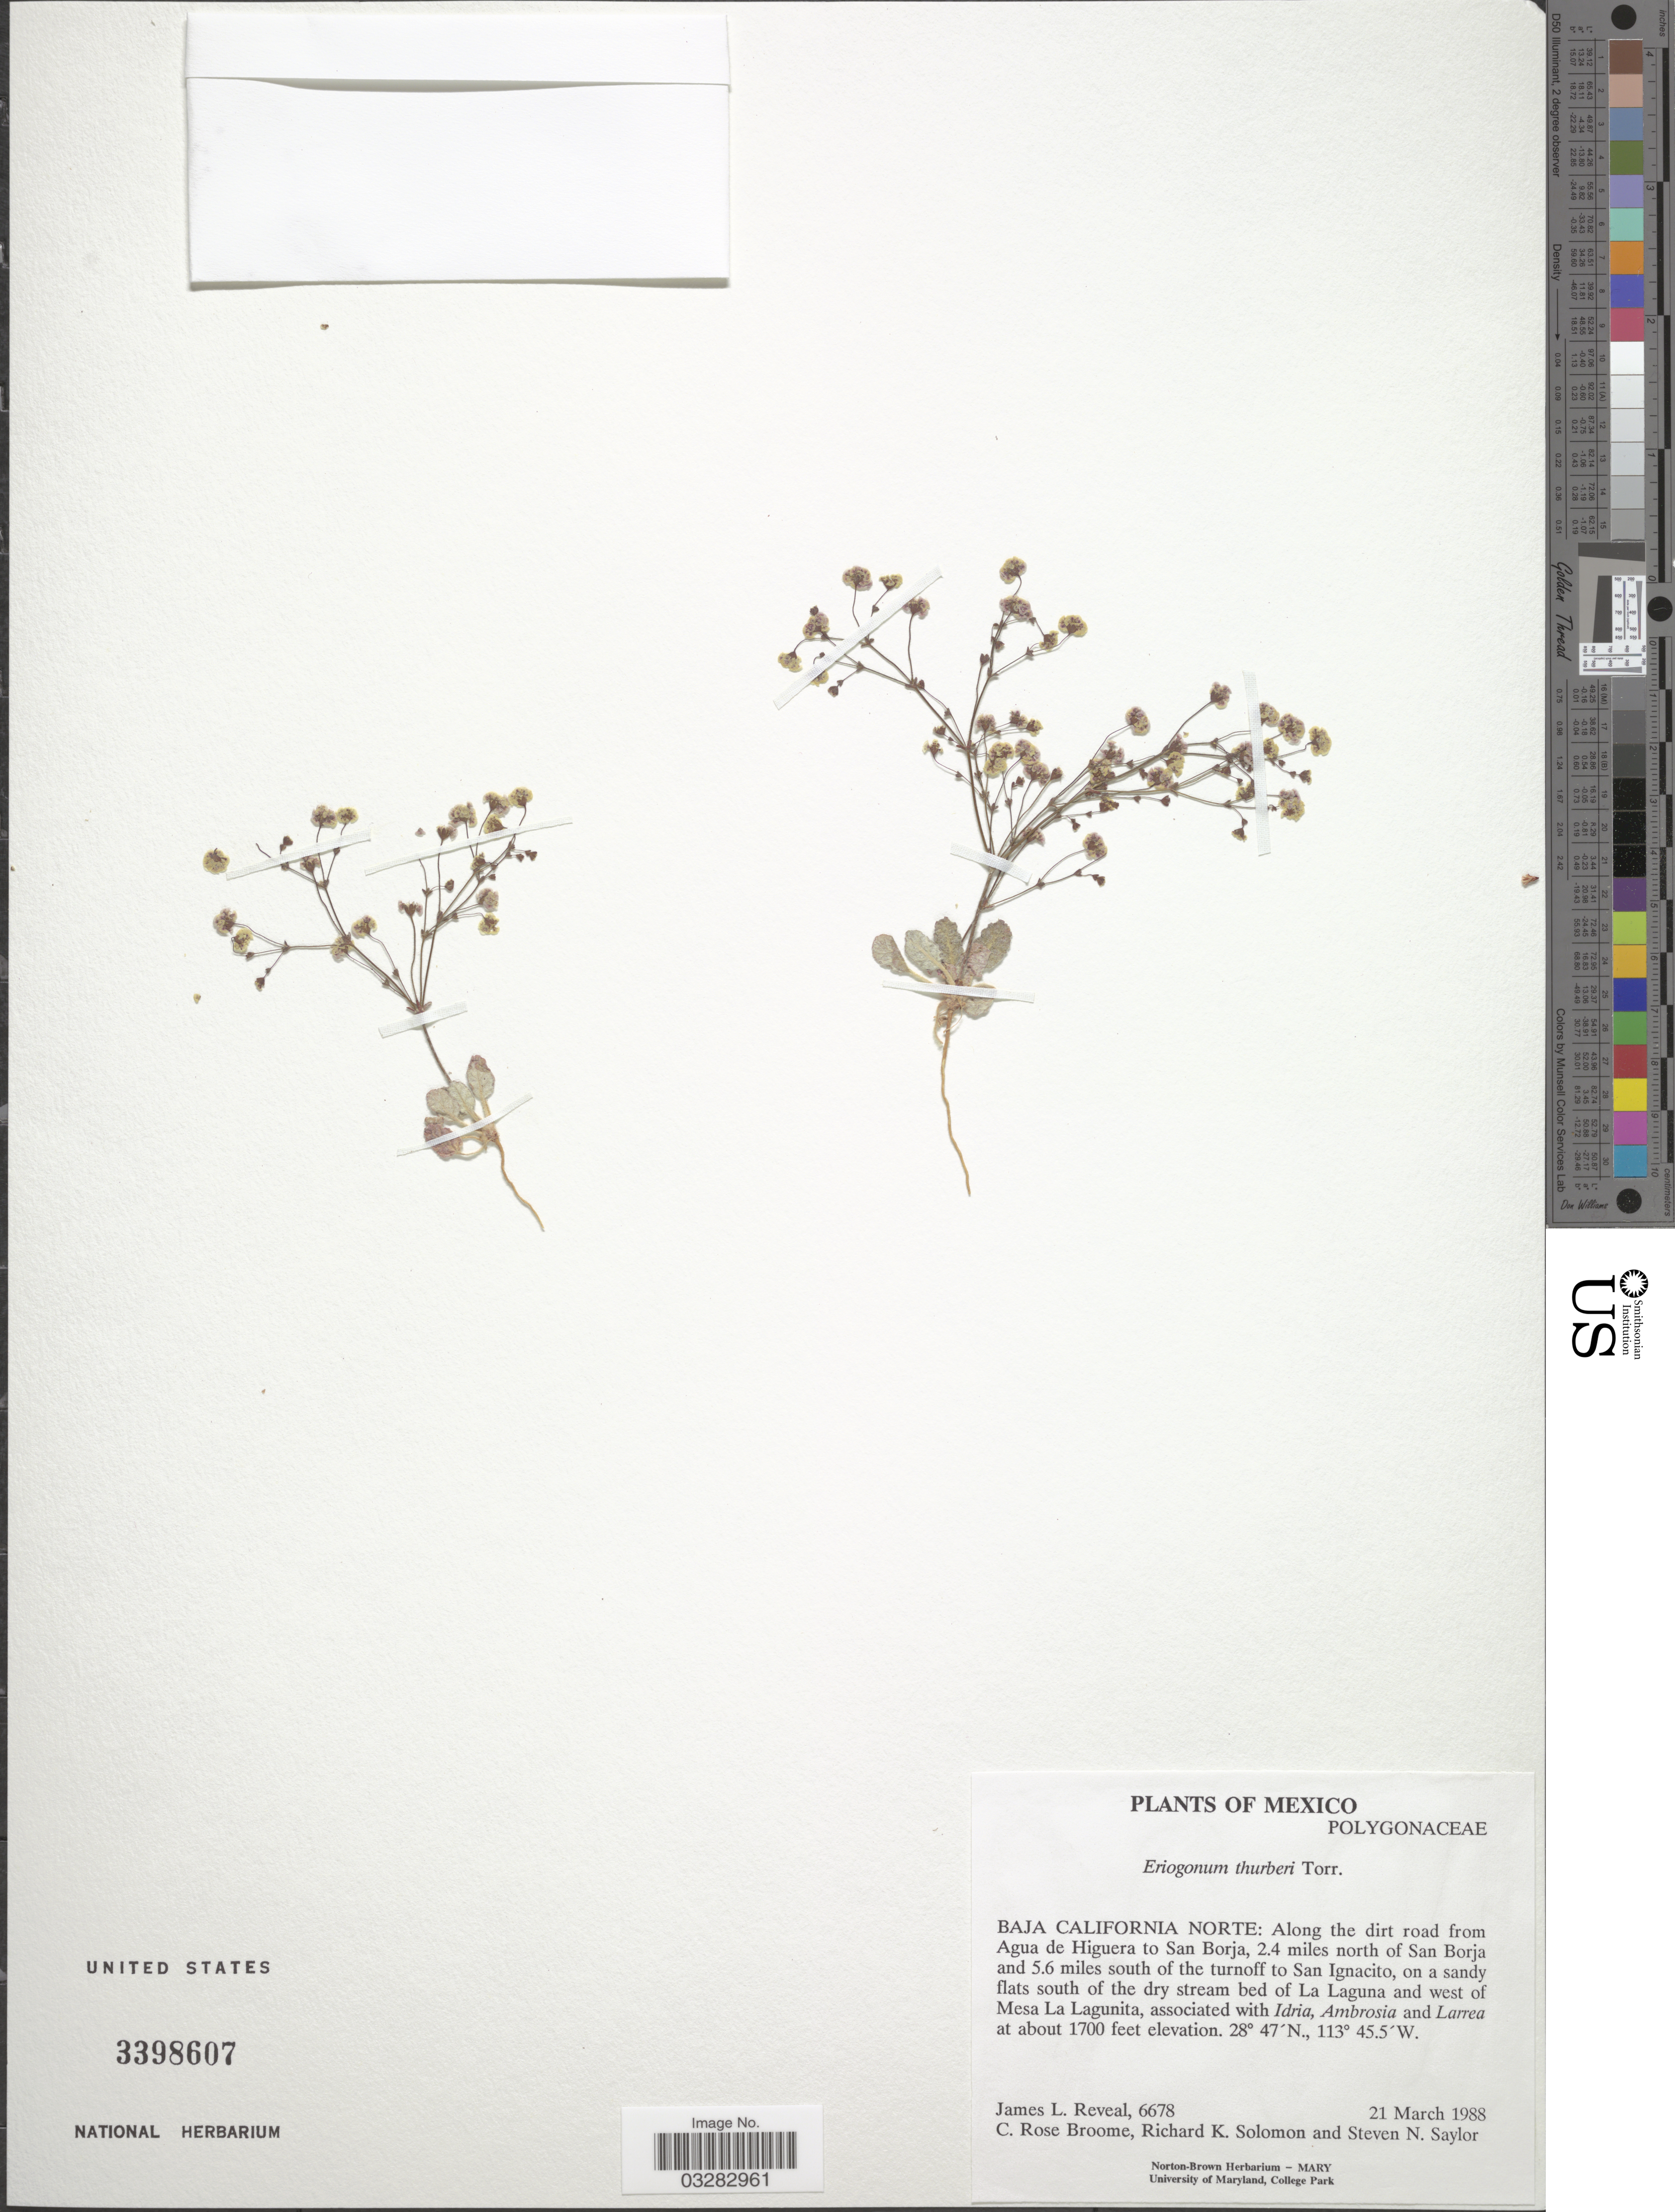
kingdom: Plantae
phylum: Tracheophyta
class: Magnoliopsida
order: Caryophyllales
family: Polygonaceae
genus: Eriogonum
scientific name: Eriogonum thurberi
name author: Torr.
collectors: J. L. Reveal, C. R. Broome, R. Solomon & S. Saylor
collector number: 6678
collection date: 1988-03-21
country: Mexico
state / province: Baja California Norte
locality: Along the dirt road from Agua de Higuera to San Borja, 2.4 miles north of San Borja and 5.6 miles south of the turnoff to San Ignacito, on a sandy flats south of the dry stream bed of La Laguna and west of Mesa La Lagunita.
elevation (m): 518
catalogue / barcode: US 3398607